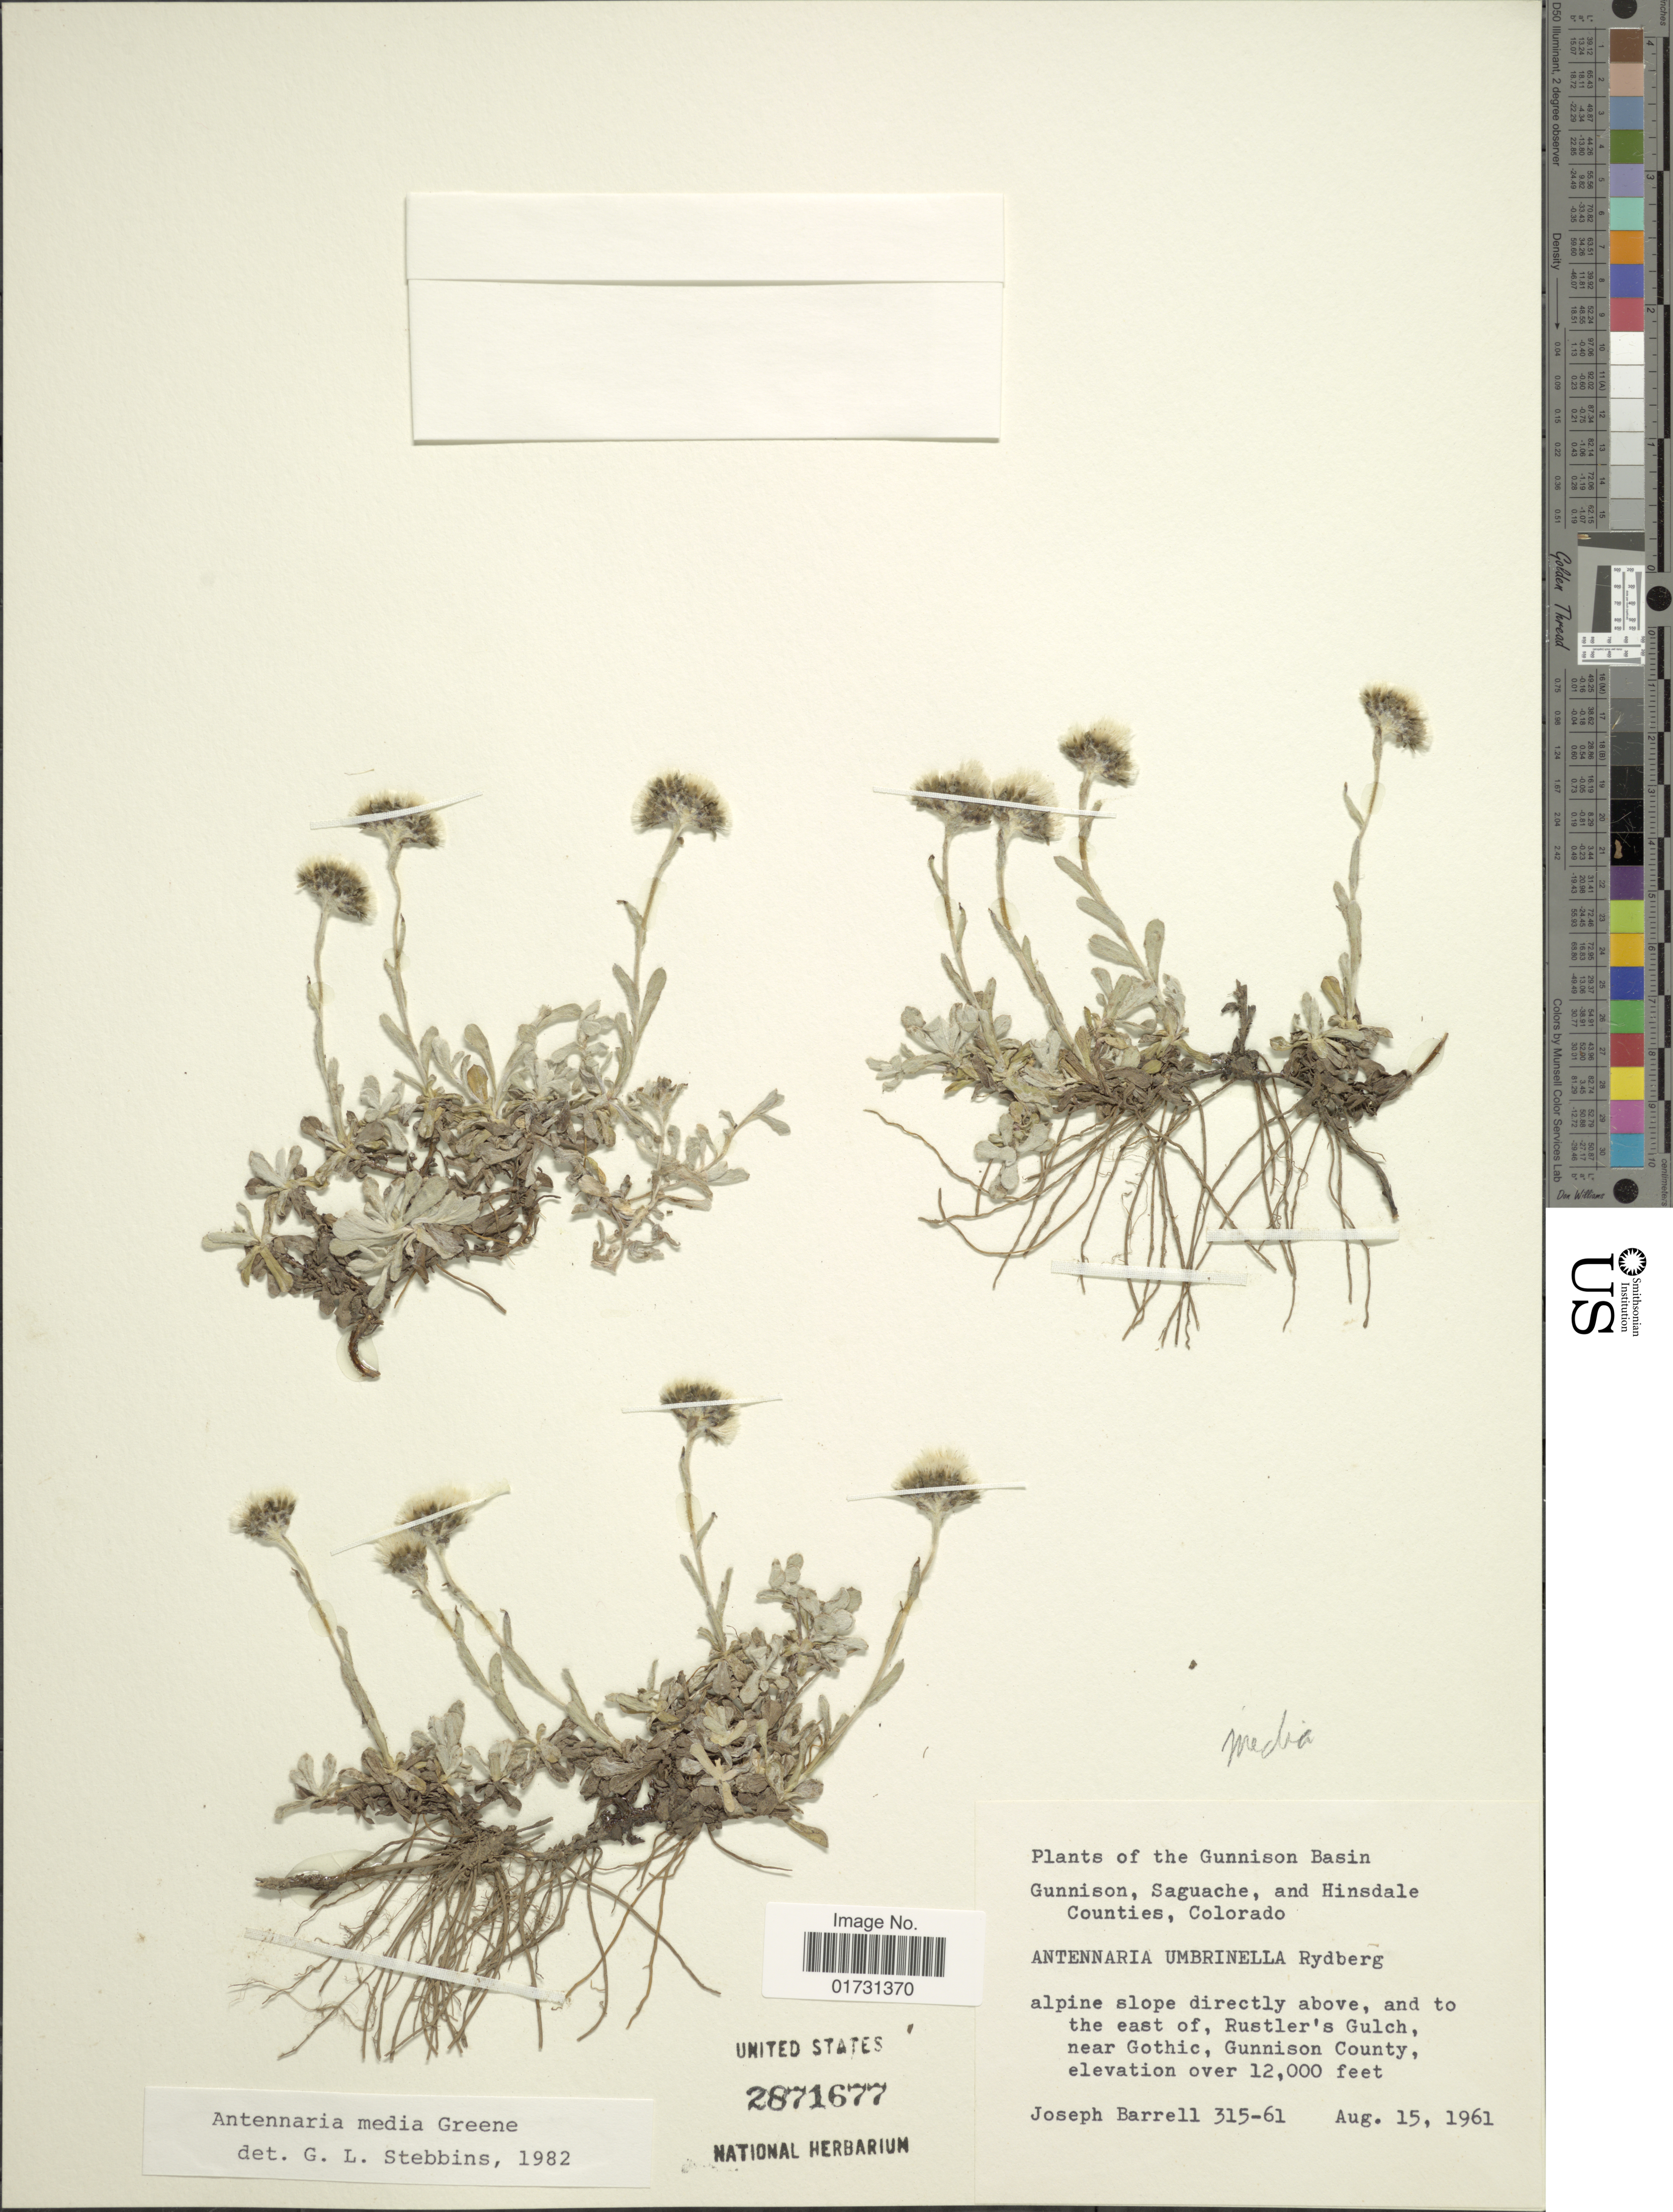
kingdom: Plantae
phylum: Tracheophyta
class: Magnoliopsida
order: Asterales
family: Asteraceae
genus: Antennaria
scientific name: Antennaria media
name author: Greene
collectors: J. Barrell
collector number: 315-61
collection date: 1961-08-15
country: United States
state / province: Colorado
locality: Gunnison Basin, directly above, and to the east of, Rustler's Gulch, near Gothic, Gunnison County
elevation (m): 3658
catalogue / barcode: US 2871677